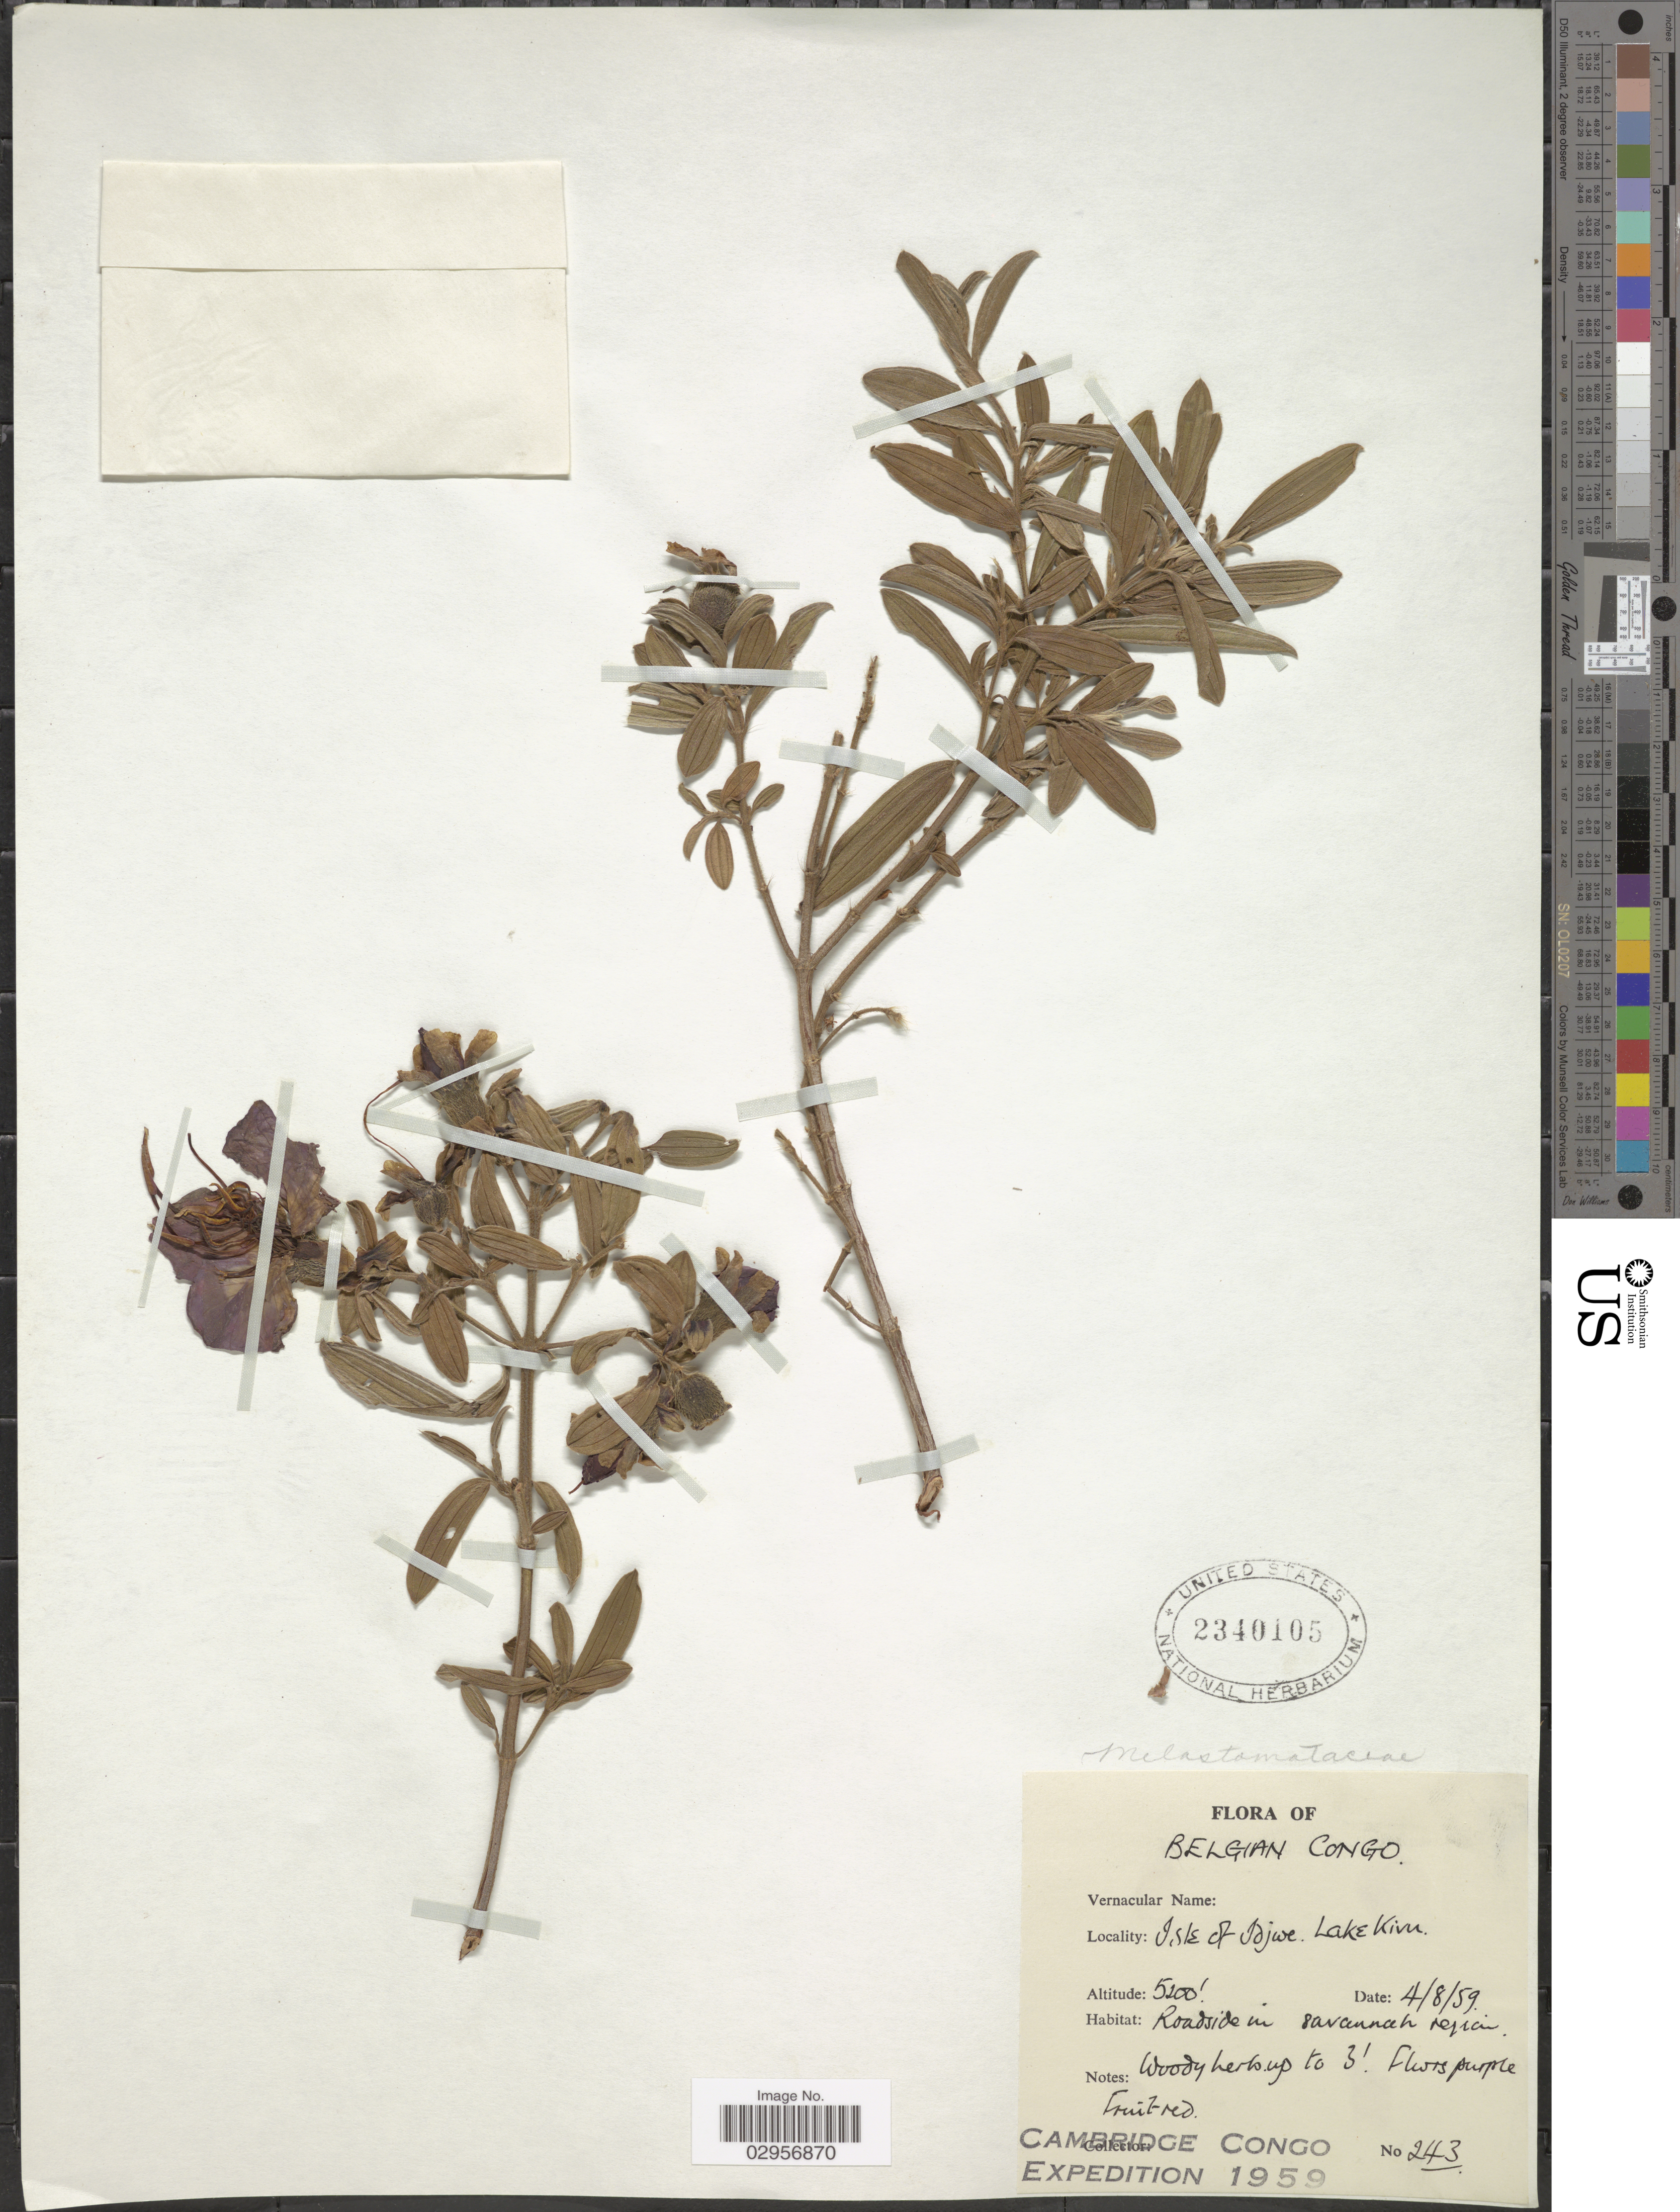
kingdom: Plantae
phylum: Tracheophyta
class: Magnoliopsida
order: Myrtales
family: Melastomataceae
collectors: Cambridge Congo Expedition 1959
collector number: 243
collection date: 1959-08-04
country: Congo, Democratic Republic of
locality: Belgian Congo. Isle of Idjwe. Lake Kivu.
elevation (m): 1585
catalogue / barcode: US 2340105